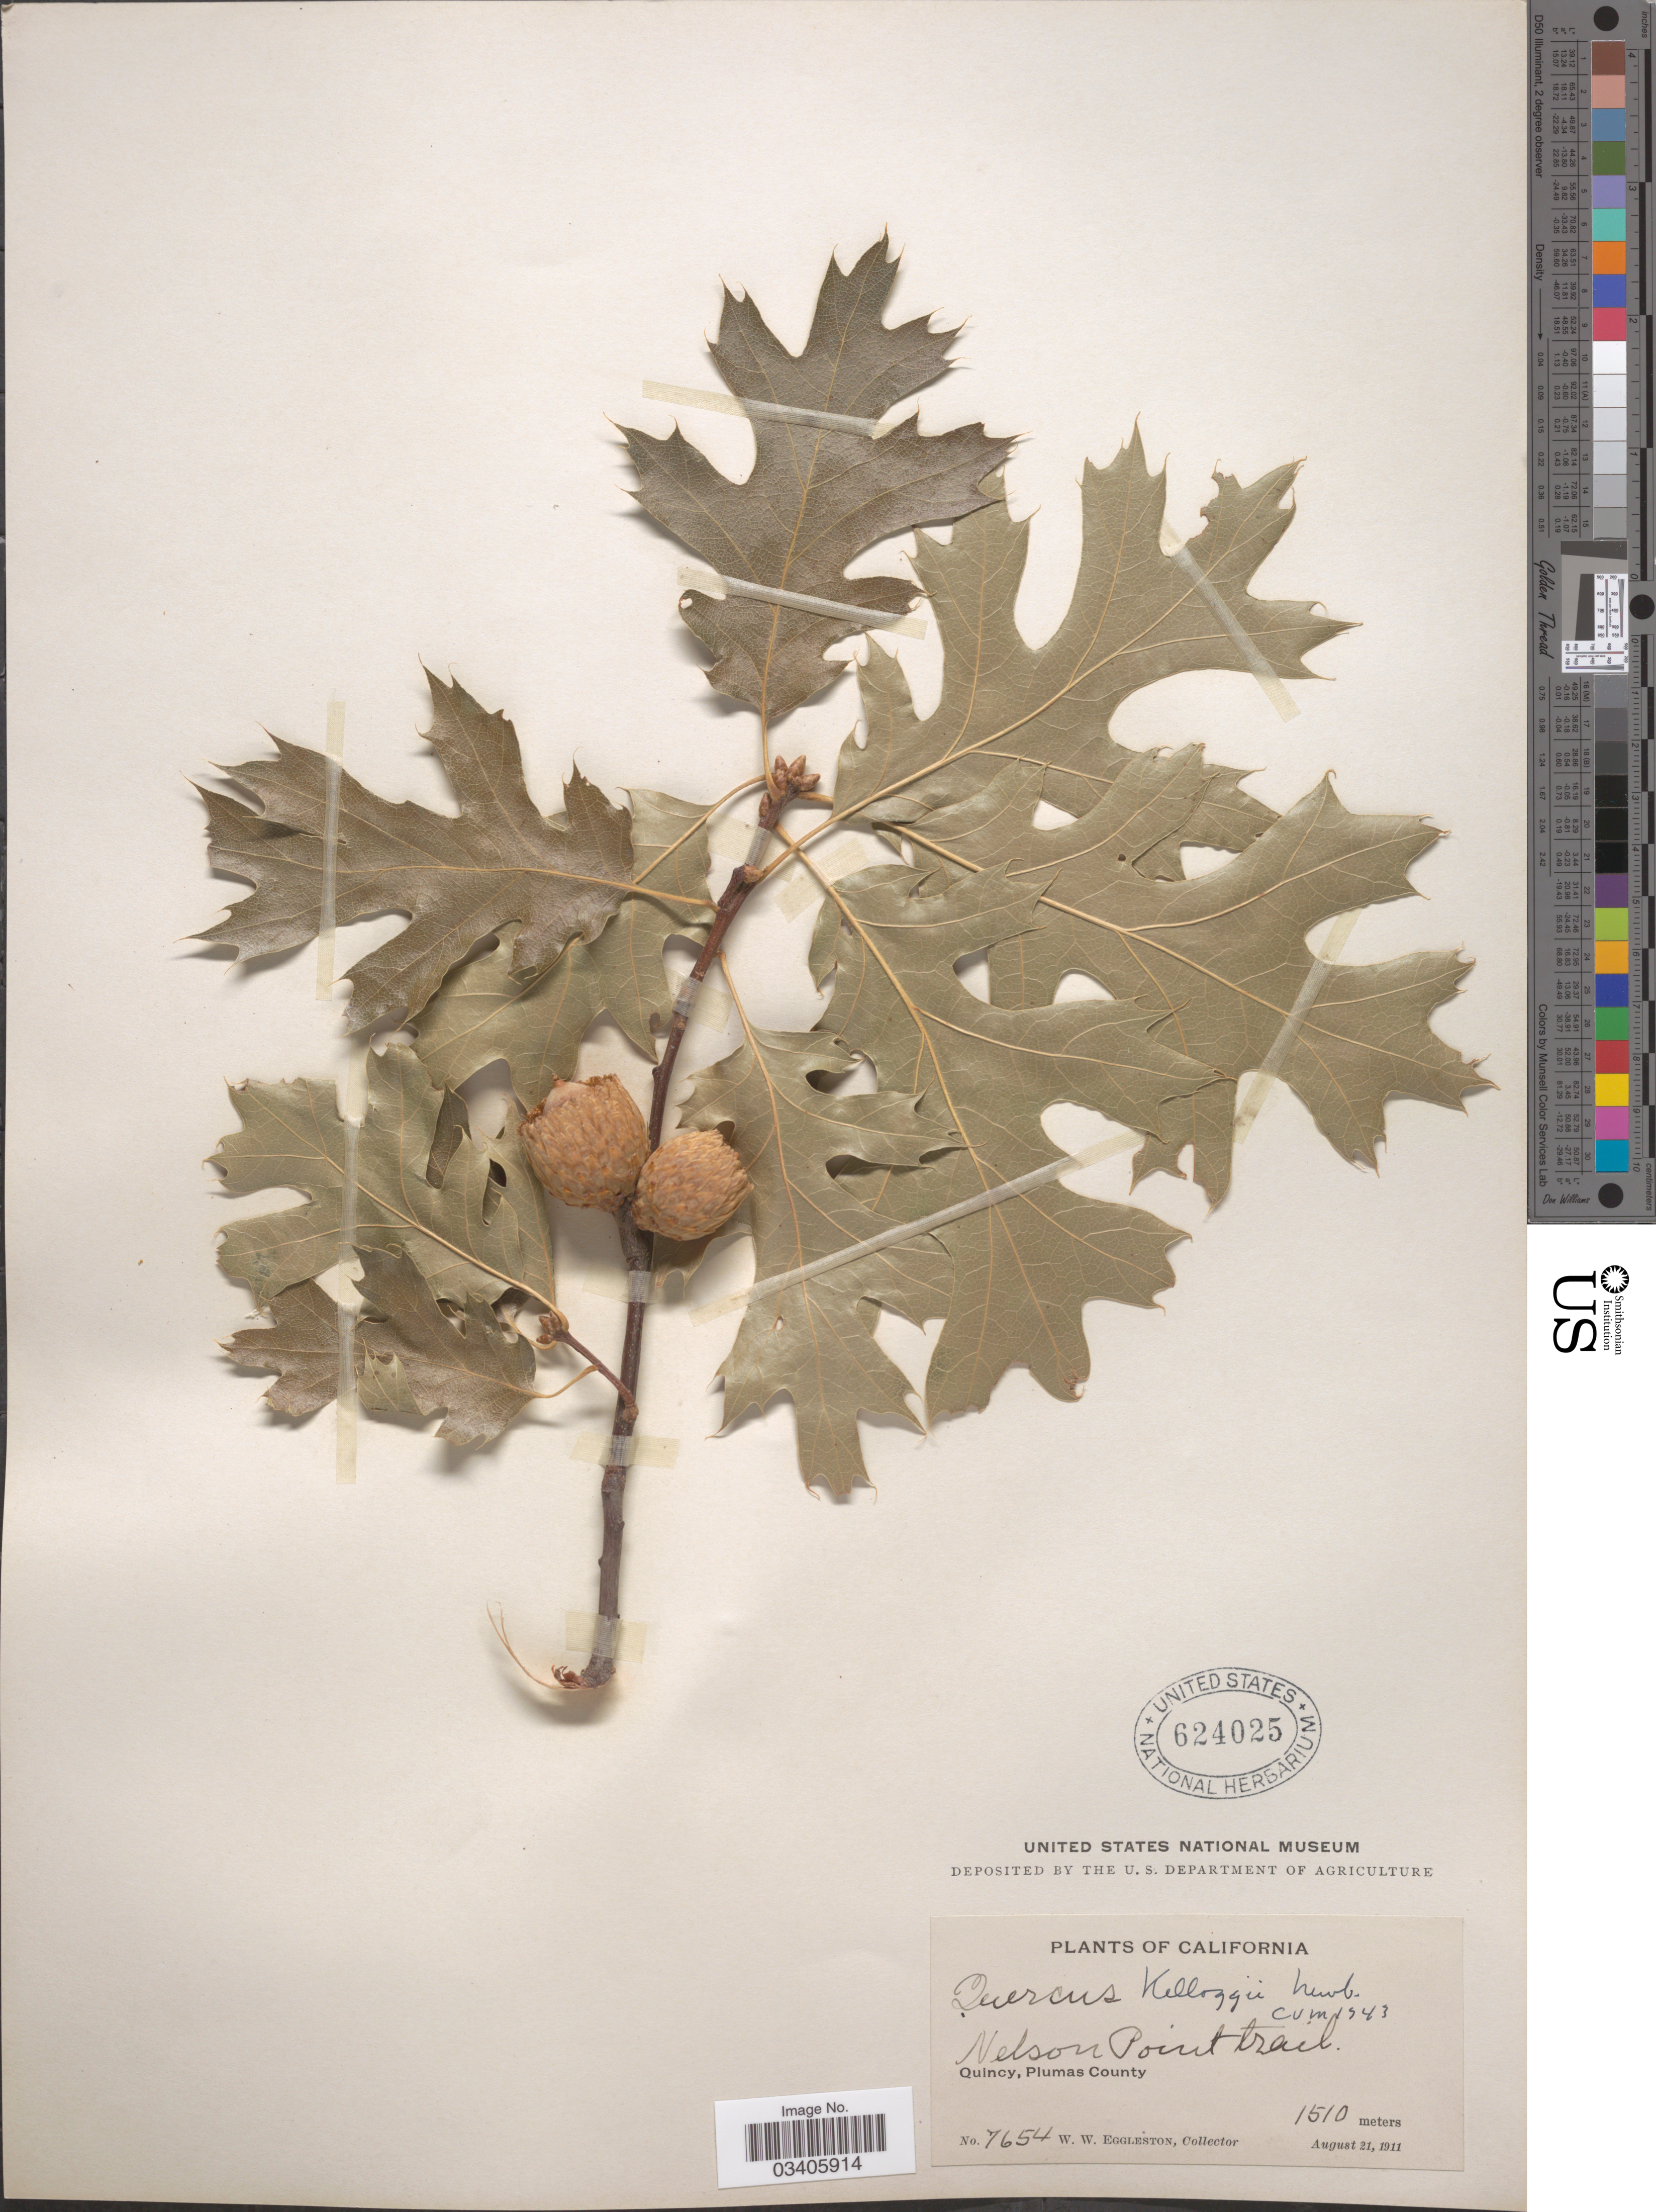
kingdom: Plantae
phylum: Tracheophyta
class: Magnoliopsida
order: Fagales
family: Fagaceae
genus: Quercus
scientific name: Quercus kelloggii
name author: Newb.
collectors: W. W. Eggleston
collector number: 7654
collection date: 1911-08-21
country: United States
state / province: California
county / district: Plumas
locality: Nelson Point trail. Quincy, Plumas County.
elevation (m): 1510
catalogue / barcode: US 624025